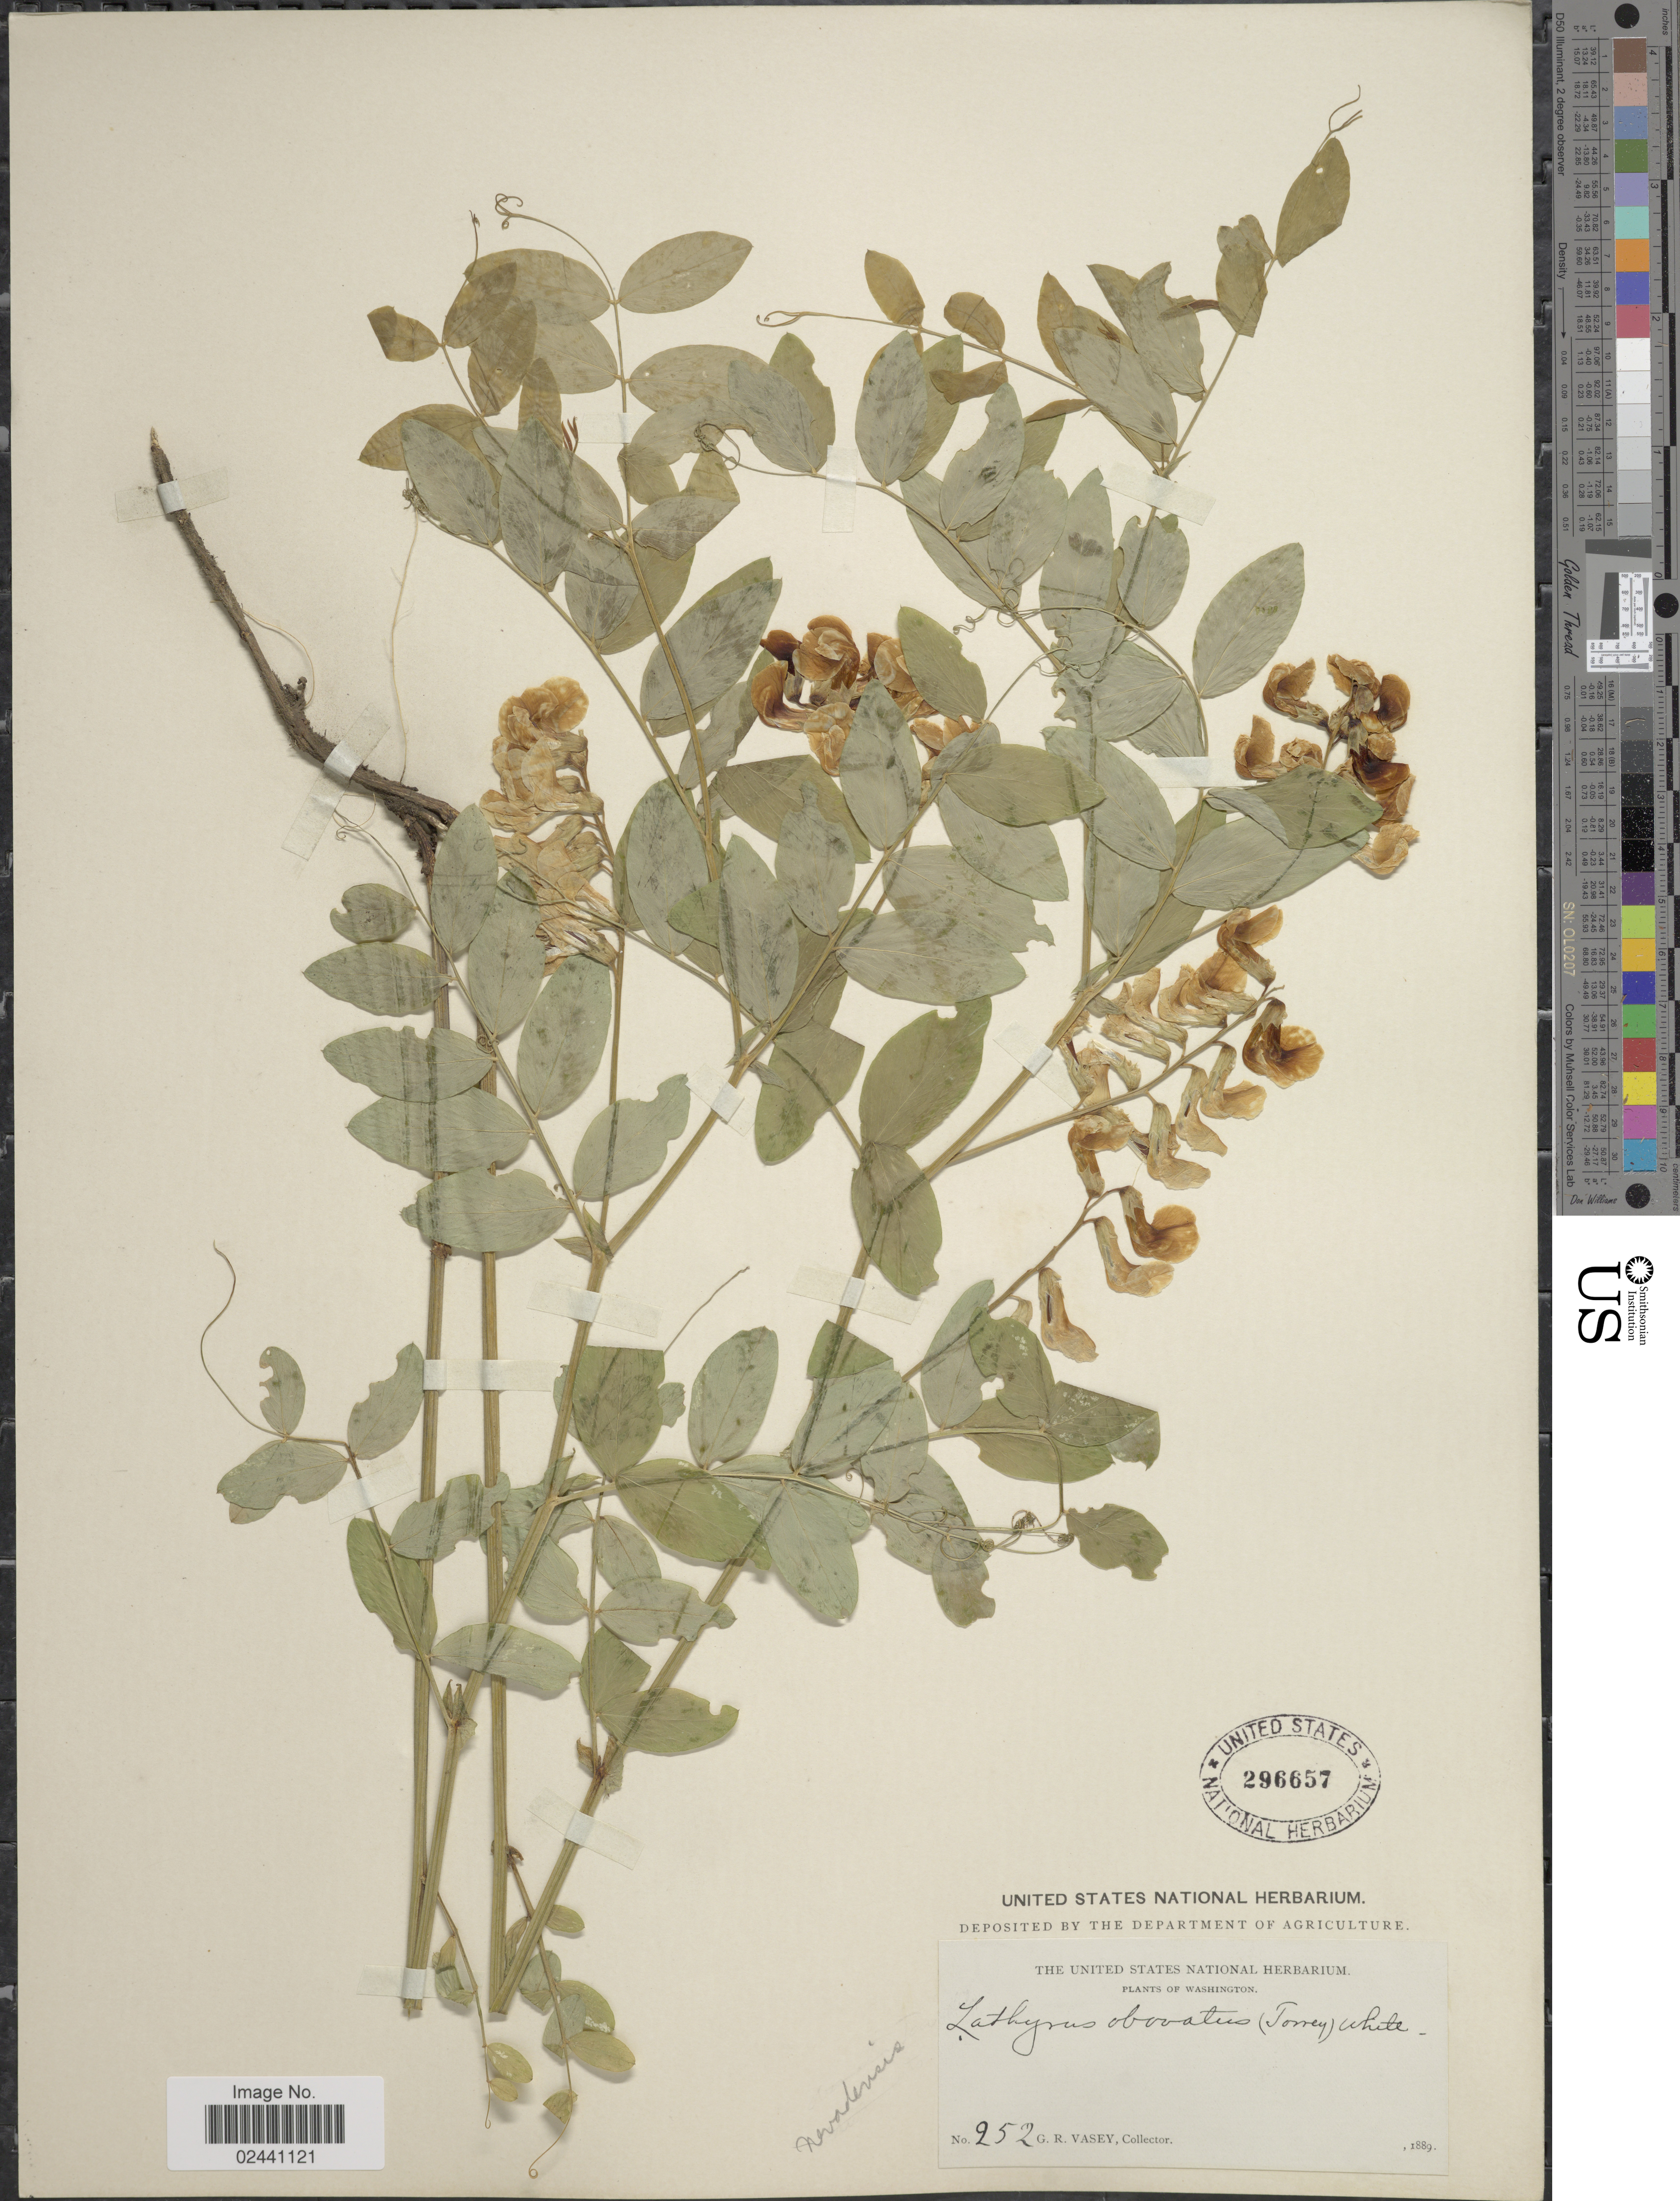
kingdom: Plantae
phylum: Tracheophyta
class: Magnoliopsida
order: Fabales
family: Fabaceae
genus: Lathyrus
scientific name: Lathyrus nevadensis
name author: S. Watson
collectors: G. R. Vasey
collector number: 252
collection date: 1889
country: United States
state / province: Washington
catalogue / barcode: US 296657